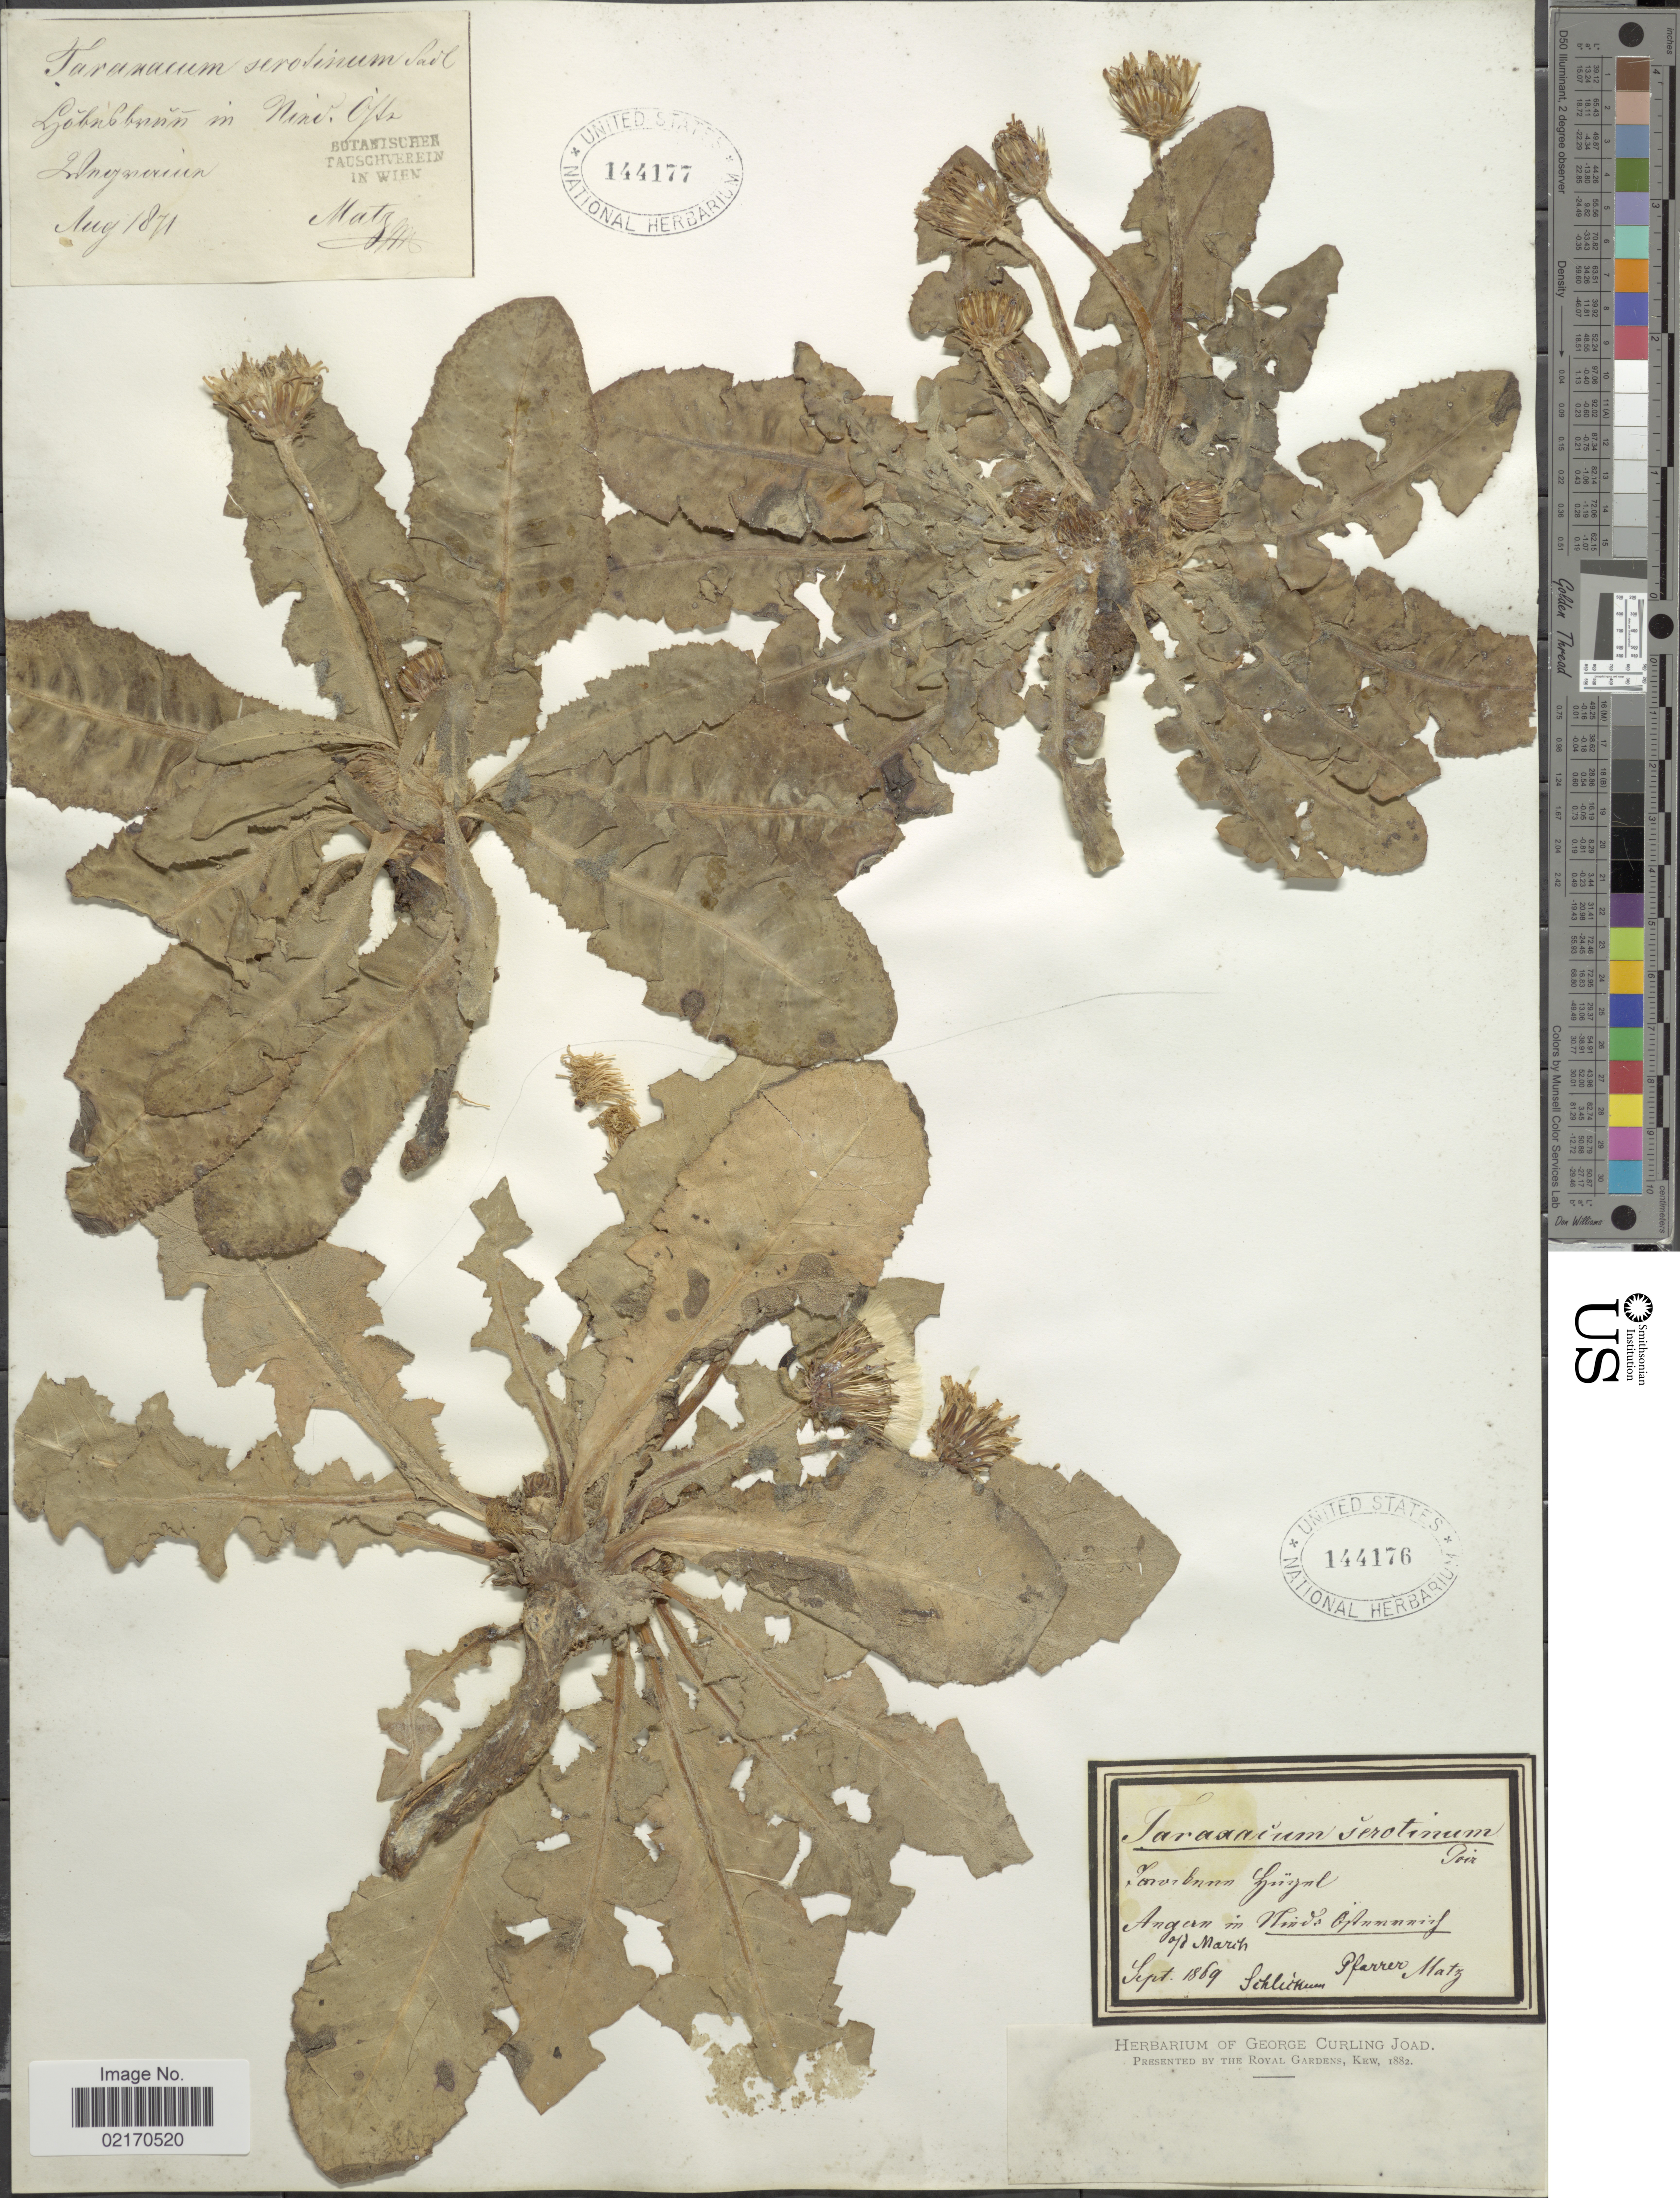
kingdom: Plantae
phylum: Tracheophyta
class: Magnoliopsida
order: Asterales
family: Asteraceae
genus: Taraxacum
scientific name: Taraxacum serotinum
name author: (Waldst. & Kit.) Fisch.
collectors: Schleiden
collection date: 1869-09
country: Germany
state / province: Sachsen-Anhalt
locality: Angerm in Winds Ostnnmnirf a/d Marih, Pfarrer Matz. [interpreted]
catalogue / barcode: US 144176